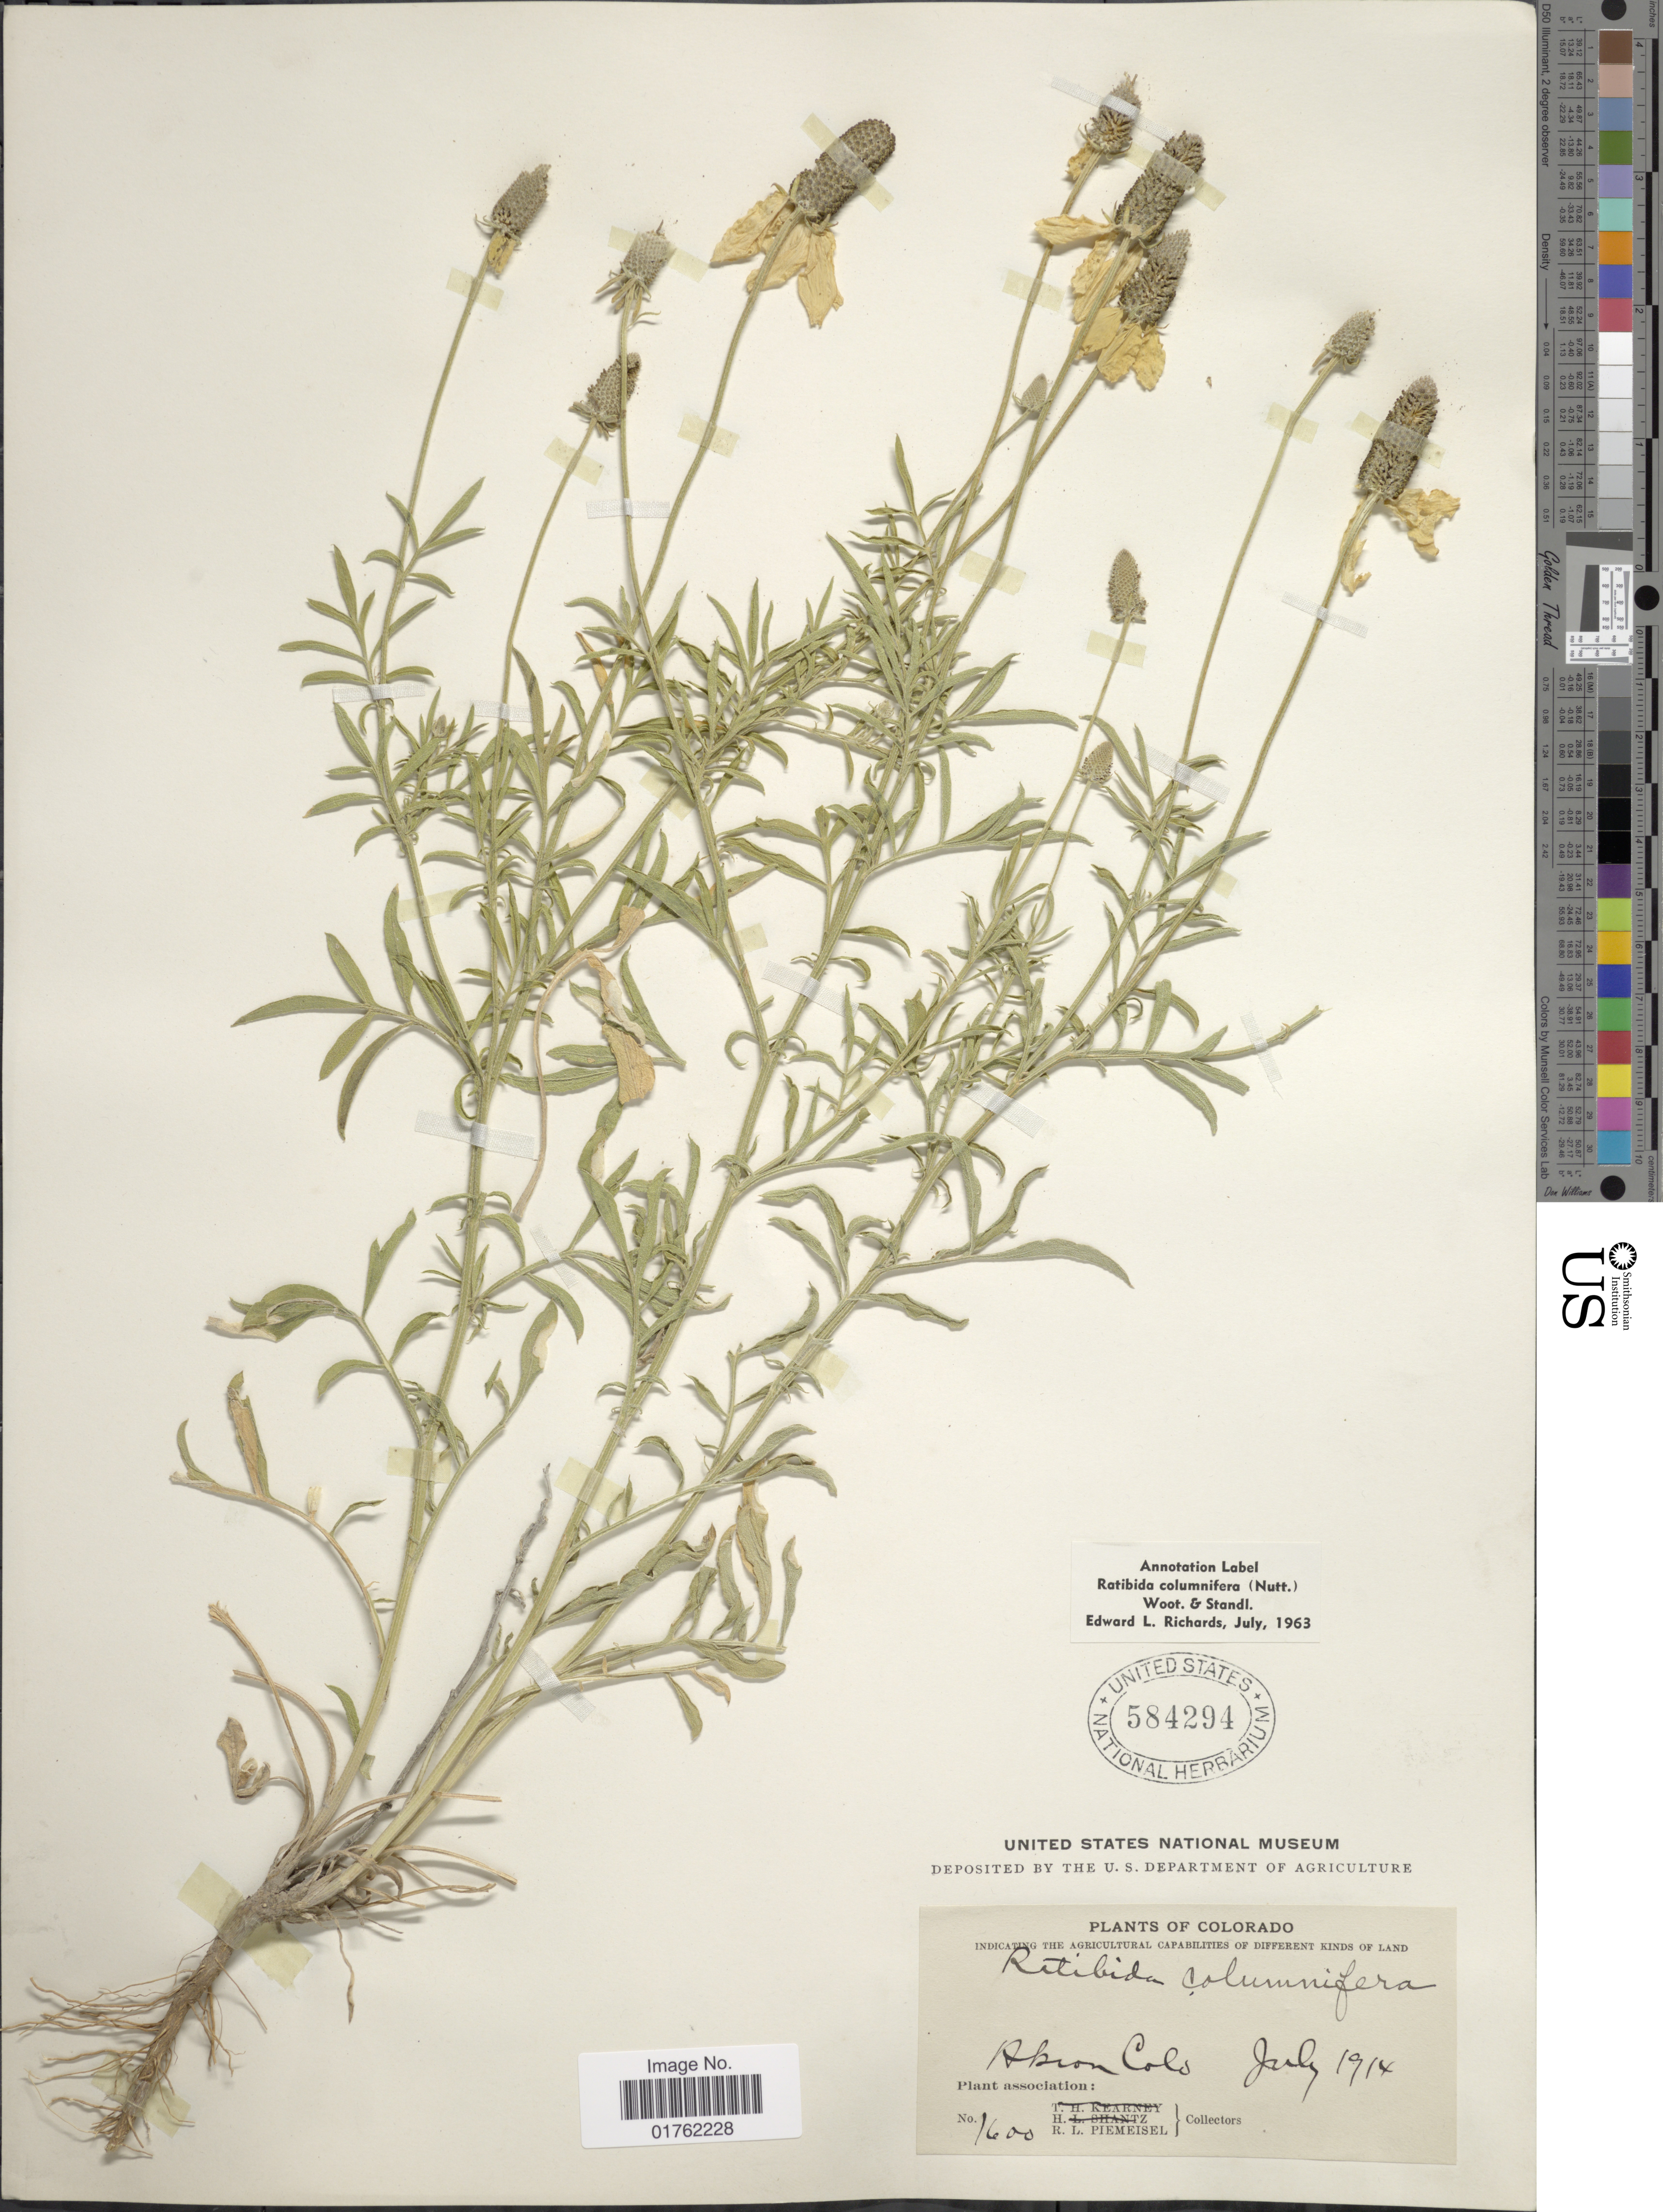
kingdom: Plantae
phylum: Tracheophyta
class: Magnoliopsida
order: Asterales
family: Asteraceae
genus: Ratibida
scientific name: Ratibida columnaris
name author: (Pursh) D. Don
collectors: R. L. Piemeisel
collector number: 1600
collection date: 1914-07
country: United States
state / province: Colorado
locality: Akron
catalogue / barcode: US 584294